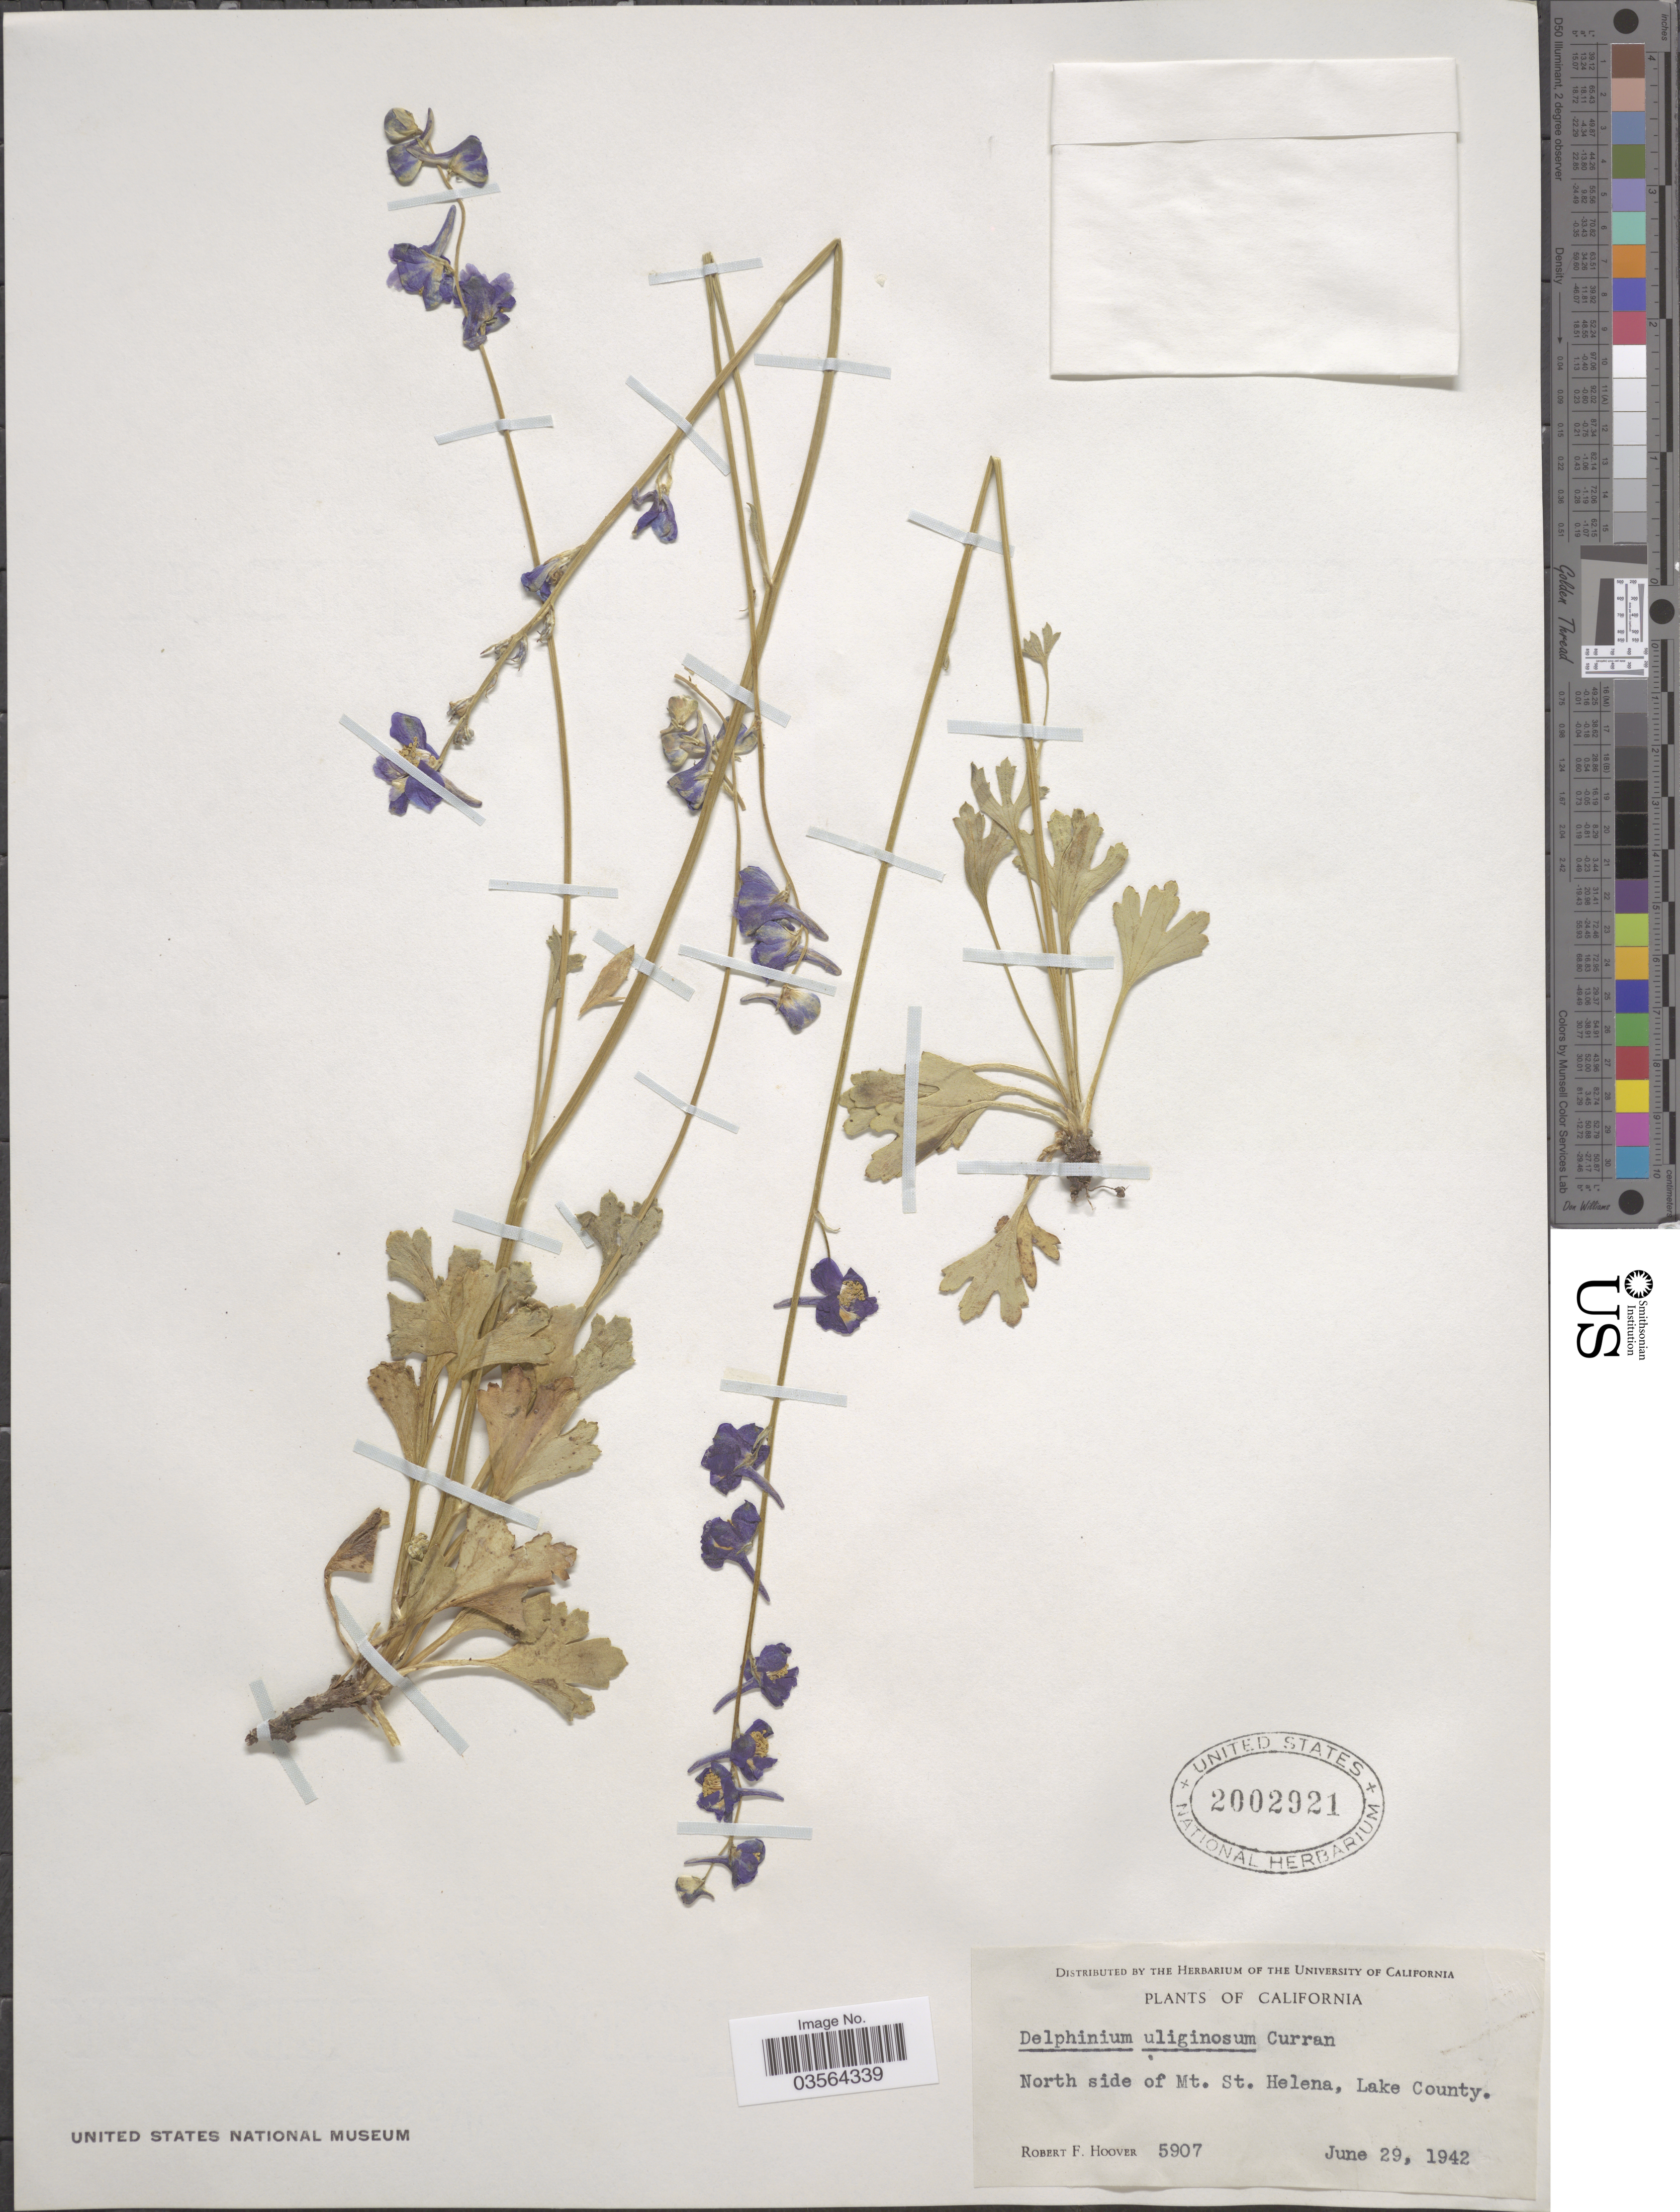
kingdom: Plantae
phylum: Tracheophyta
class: Magnoliopsida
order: Ranunculales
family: Ranunculaceae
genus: Delphinium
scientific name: Delphinium uliginosum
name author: Curran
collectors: R. F. Hoover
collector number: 5907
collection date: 1942-06-29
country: United States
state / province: California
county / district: Lake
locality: North side of Mt. St. Helena, Lake County.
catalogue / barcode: US 2002921